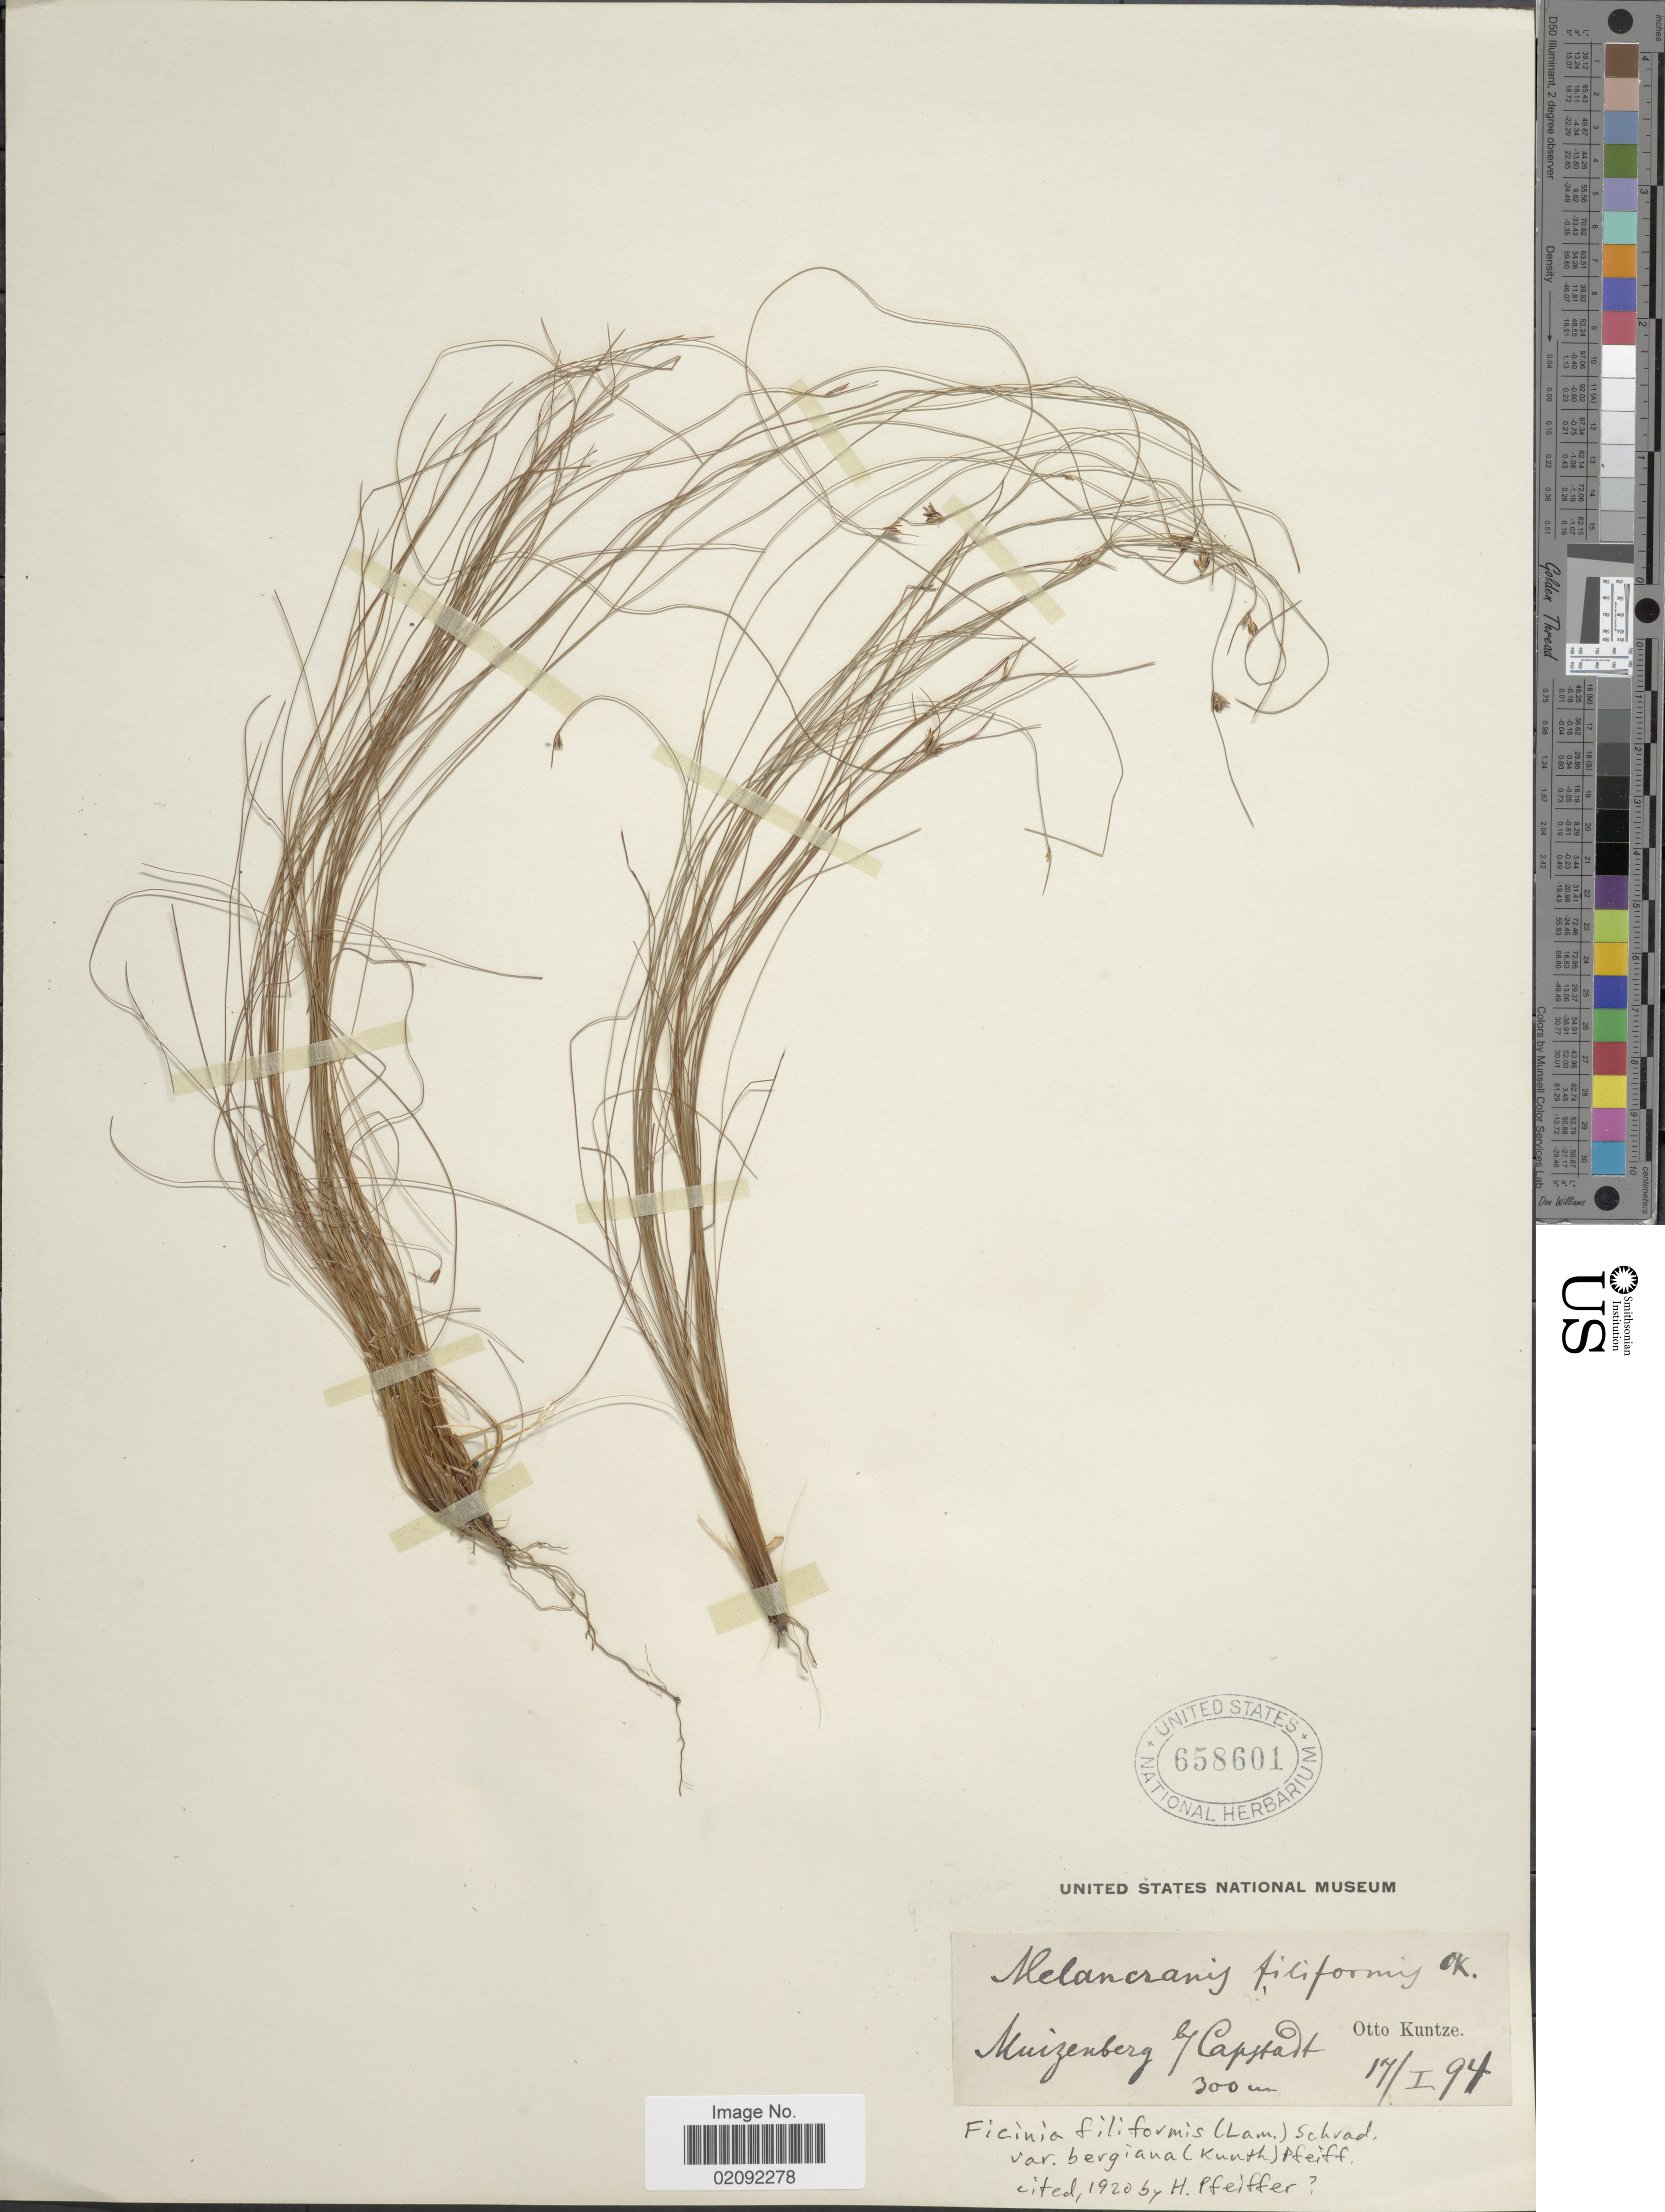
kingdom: Plantae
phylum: Tracheophyta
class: Liliopsida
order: Poales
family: Cyperaceae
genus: Ficinia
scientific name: Ficinia filiformis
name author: (Lam.) Schrad.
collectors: C.E.O. Kuntze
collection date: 1894-01-17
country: South Africa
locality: Muizenberg by Capstadt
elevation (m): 300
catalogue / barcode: US 658601